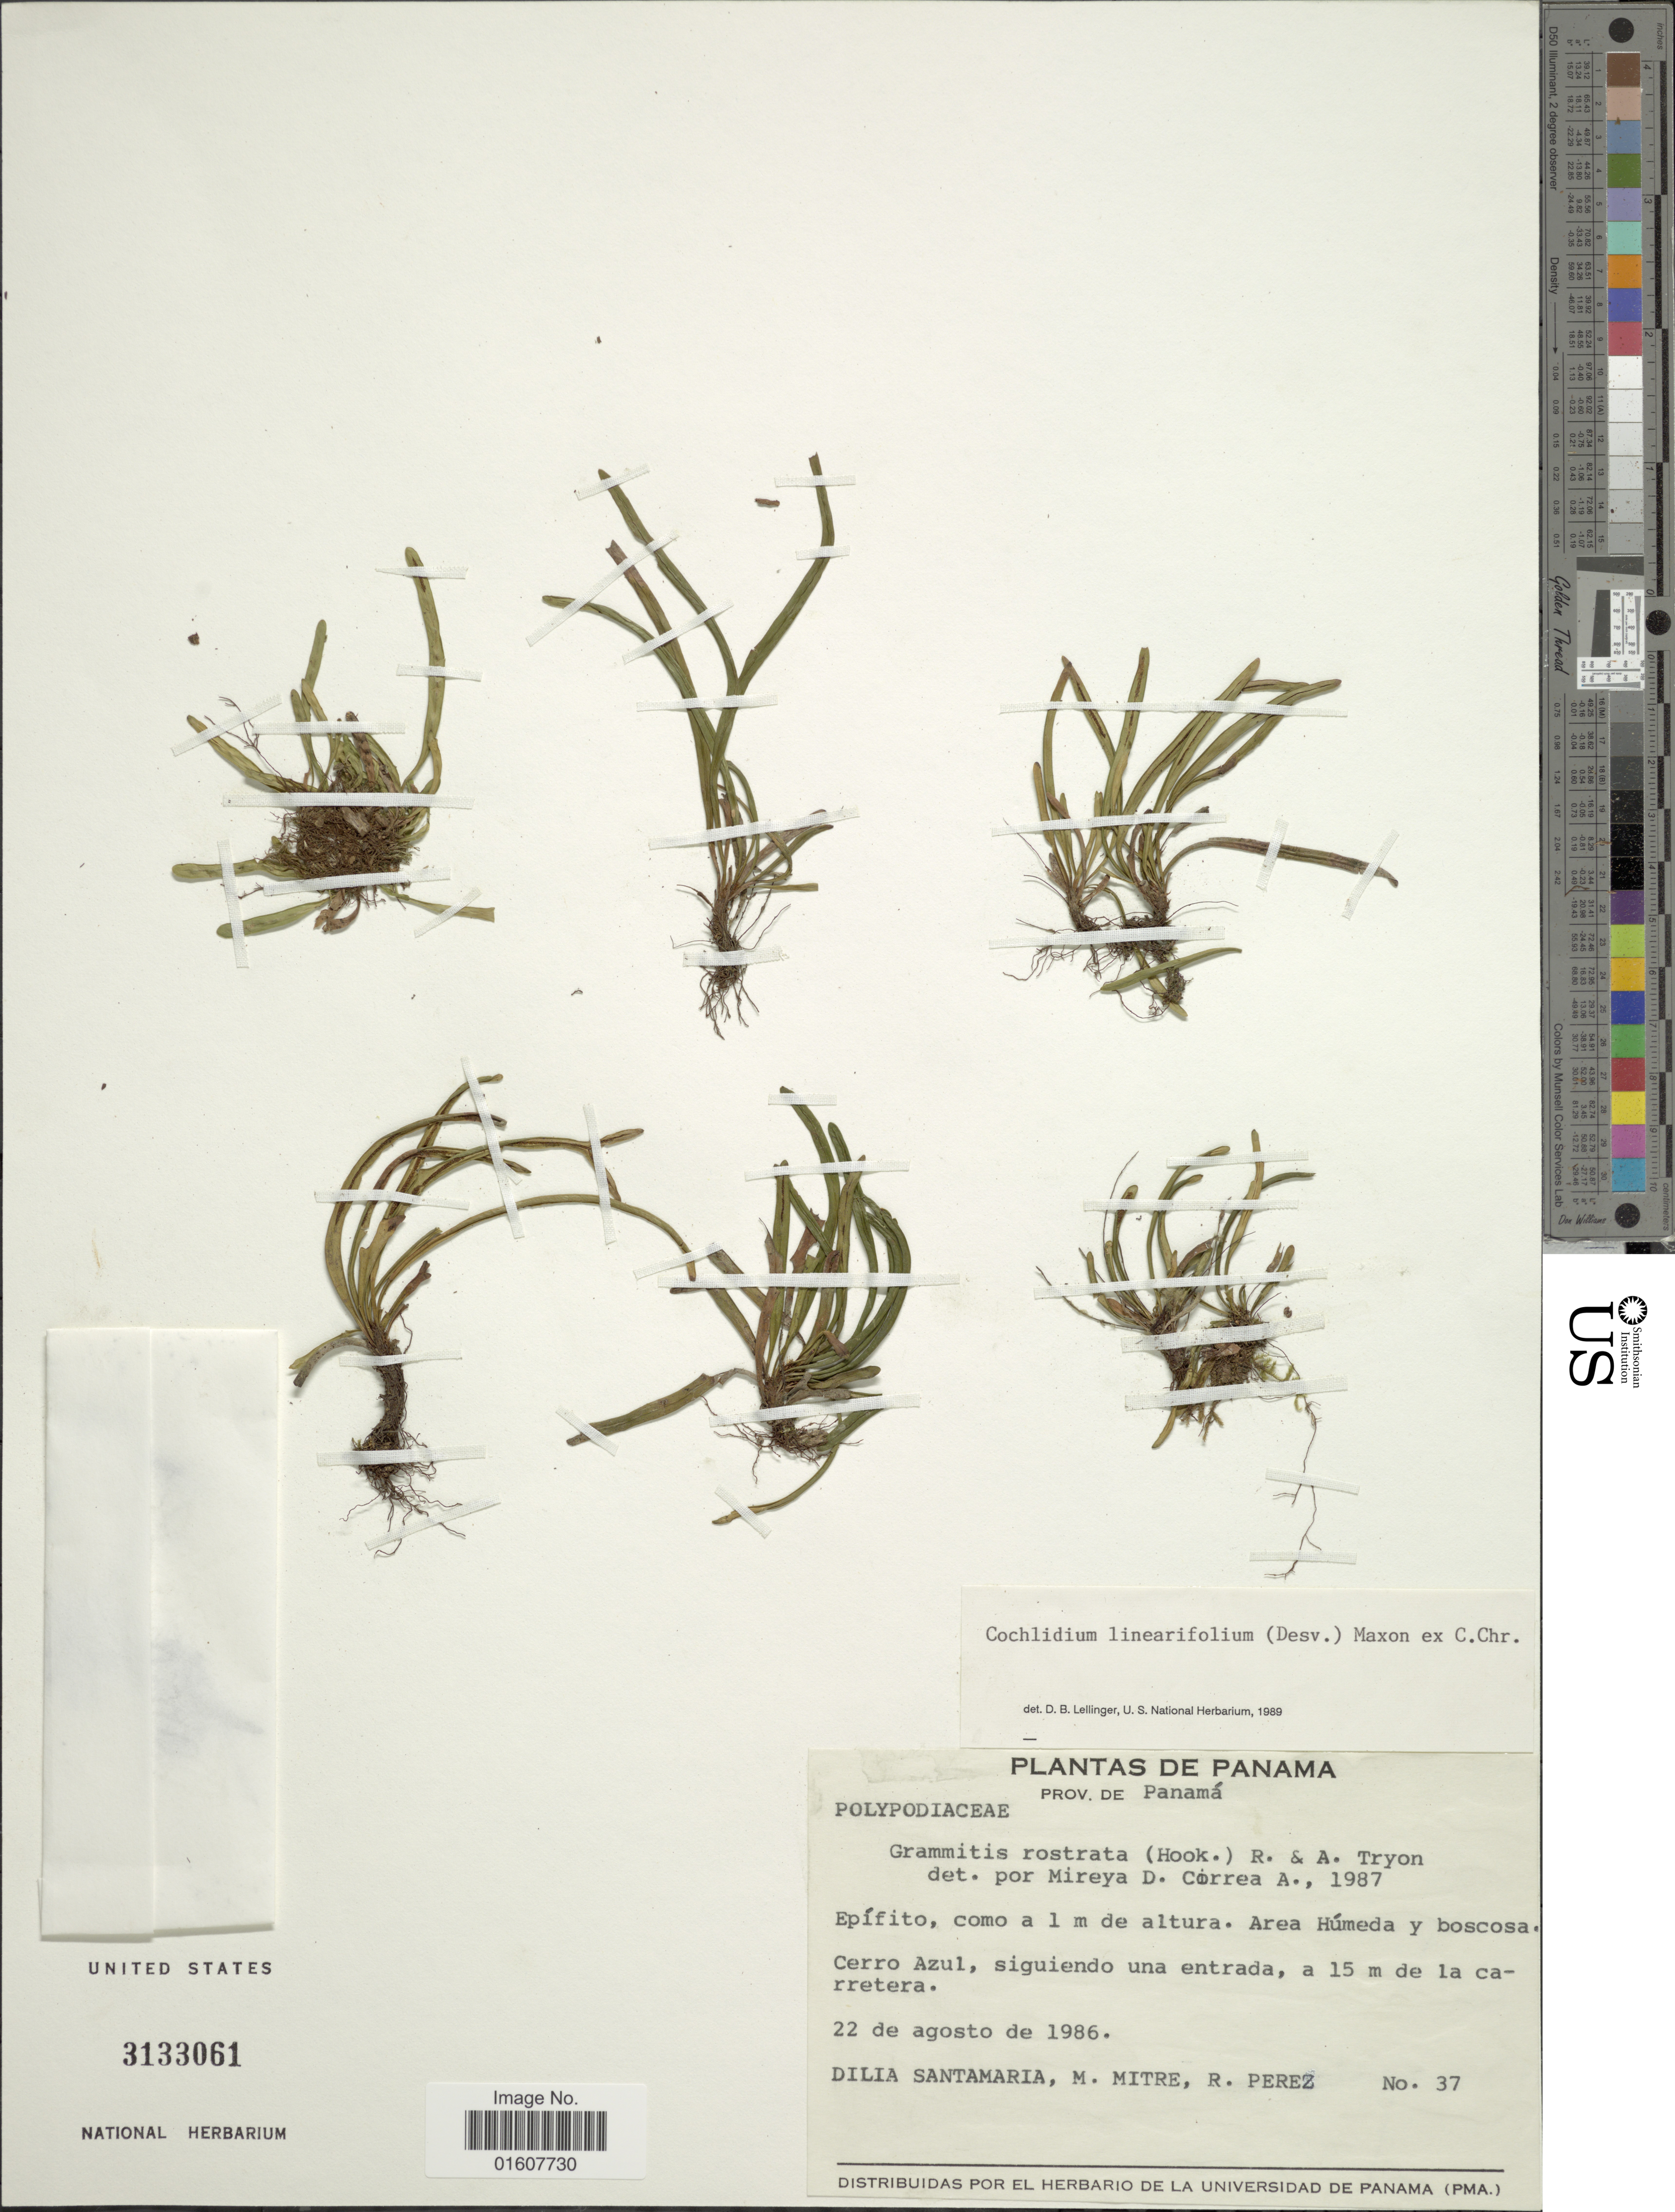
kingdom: Plantae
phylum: Tracheophyta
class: Polypodiopsida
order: Polypodiales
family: Polypodiaceae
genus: Cochlidium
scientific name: Cochlidium linearifolium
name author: (Desv.) Maxon ex C. Chr.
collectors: D. Santamaria, M. Mitre & R. Perez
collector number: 37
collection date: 1986-08-22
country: Panama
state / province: Panamá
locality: Area Húmeda y boscoa. Cerro Azul, siguiendo una entrada, a 15 m de la carretera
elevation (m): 1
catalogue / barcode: US 3133061